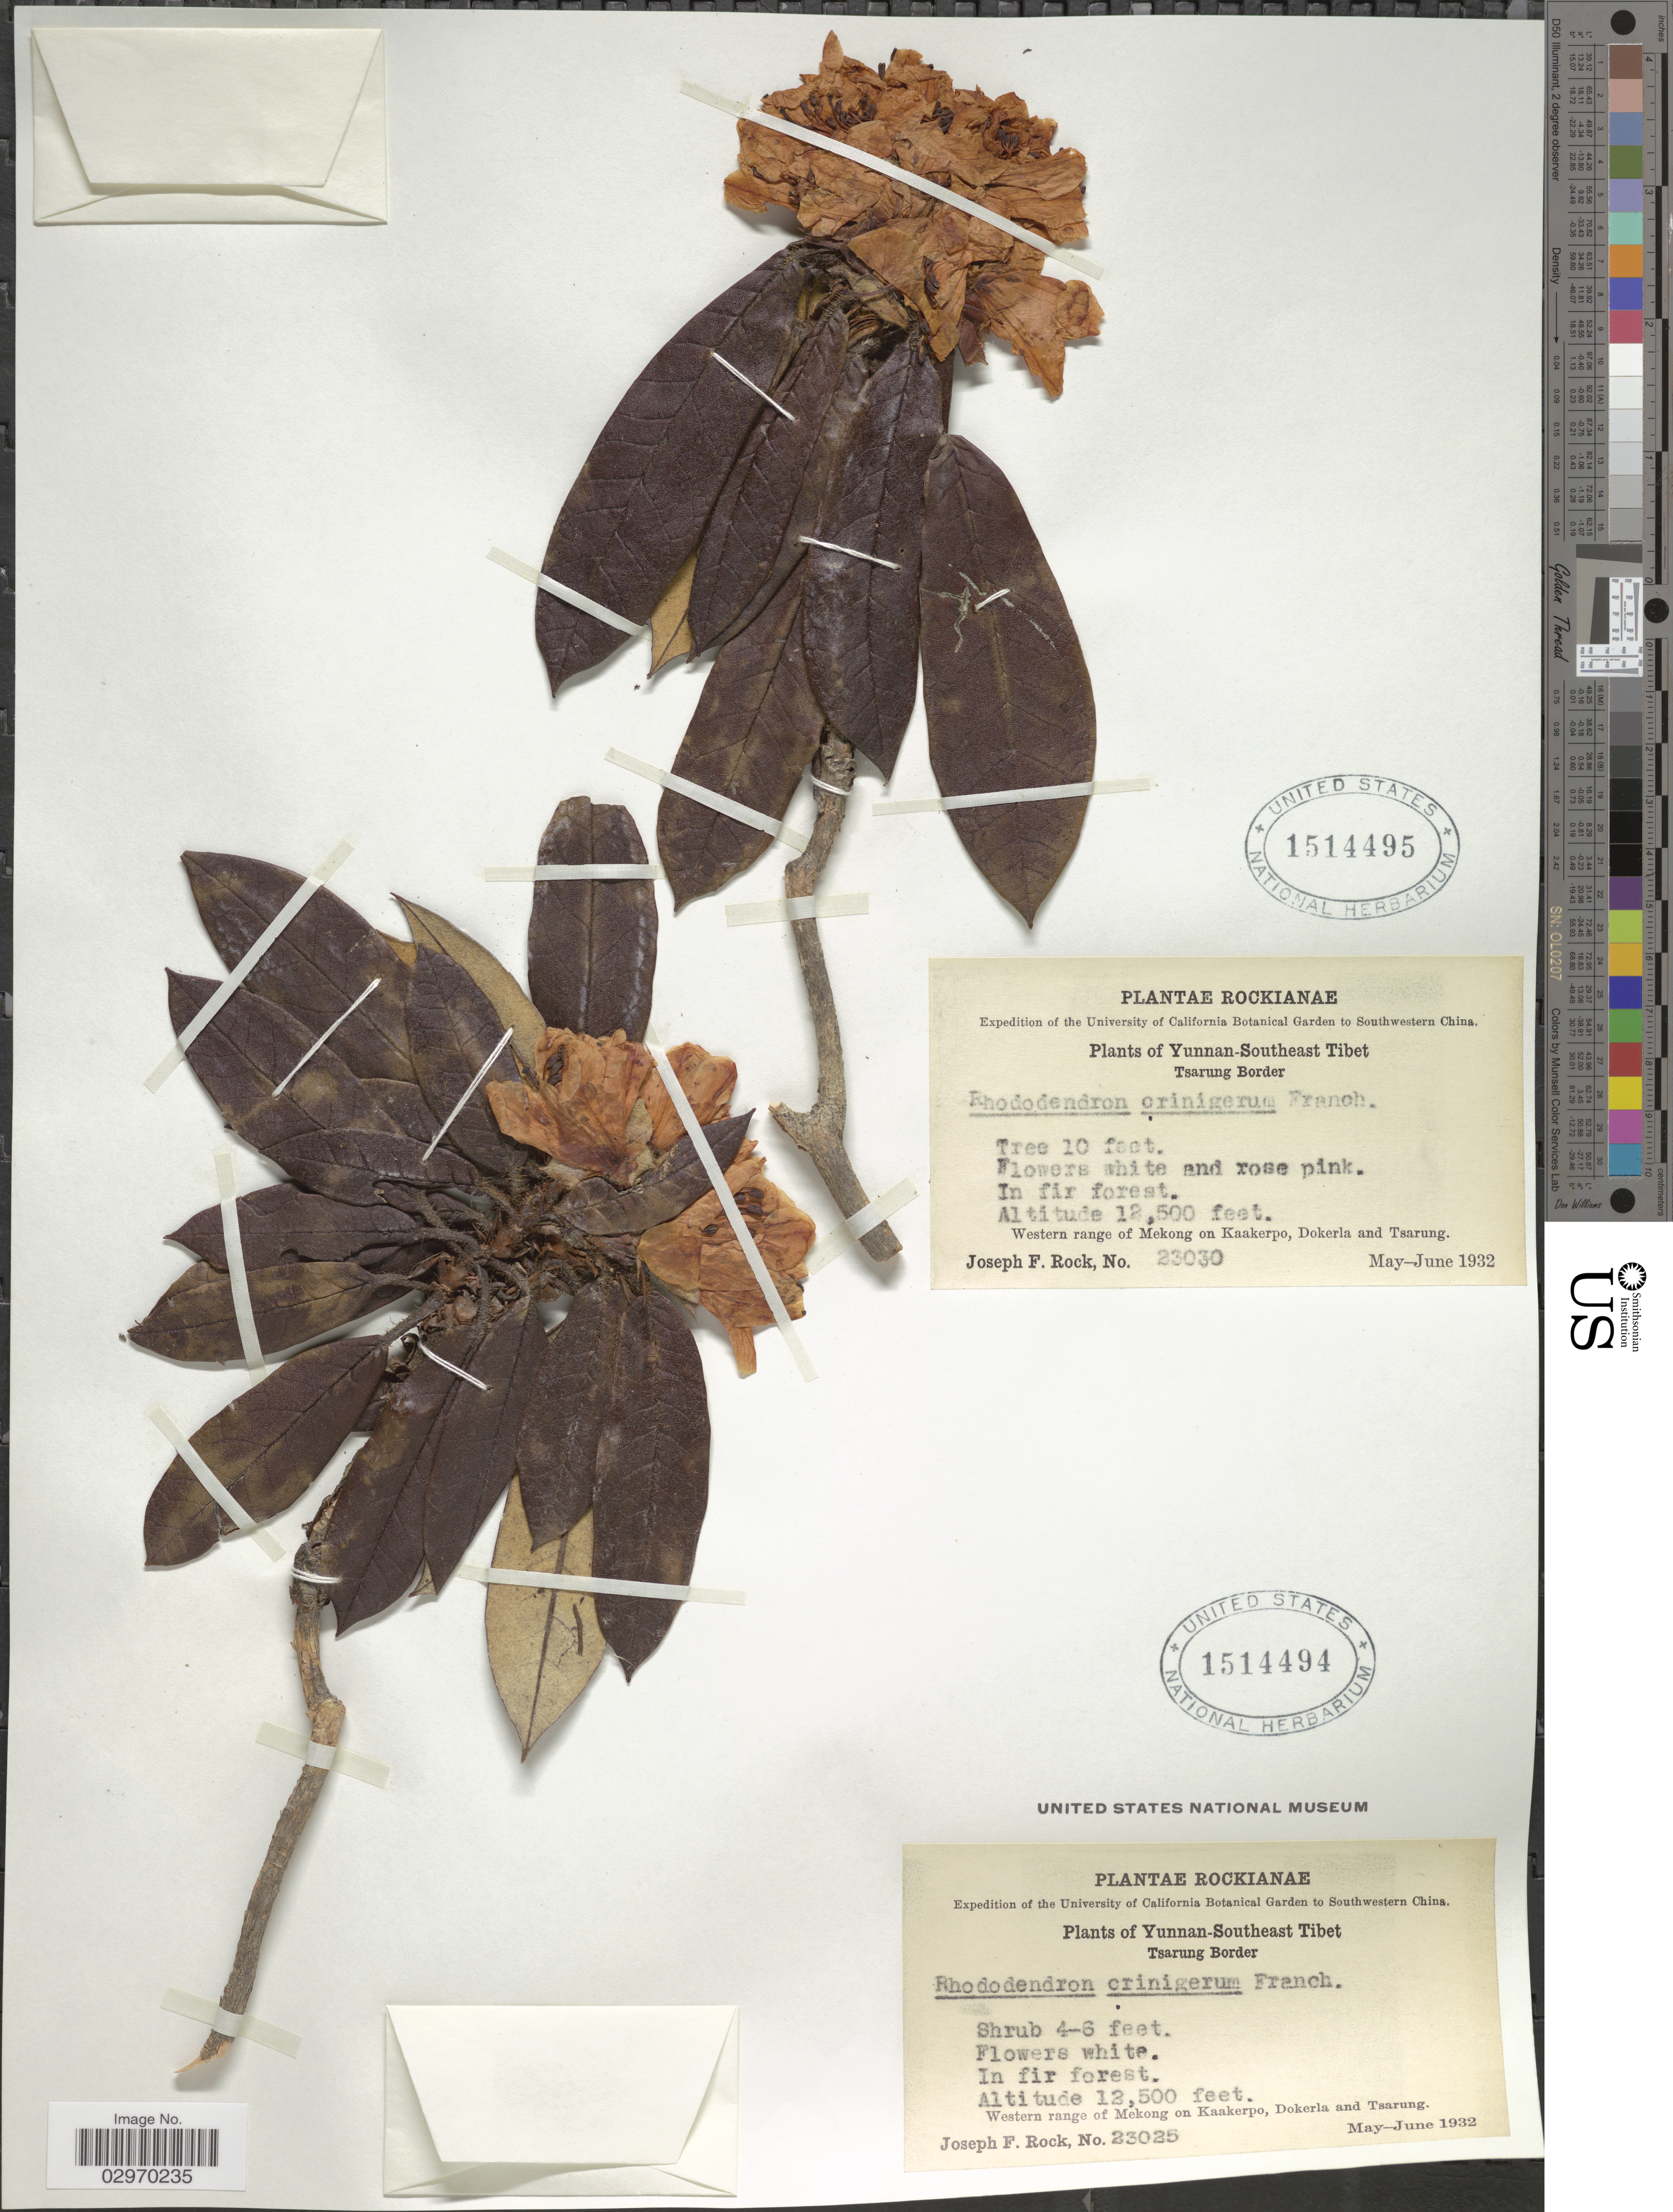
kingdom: Plantae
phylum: Tracheophyta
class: Magnoliopsida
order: Ericales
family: Ericaceae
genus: Rhododendron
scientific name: Rhododendron crinigerum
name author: Franch.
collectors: J. F. Rock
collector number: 23025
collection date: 1932-05/1932-06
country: China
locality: Southwestern China. Yunnan-Southeast Tibet, Tsarung Border, Western range of Mekong on Kaakerpo, Dokerla and Tsarung.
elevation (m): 3810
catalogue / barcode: US 1514494